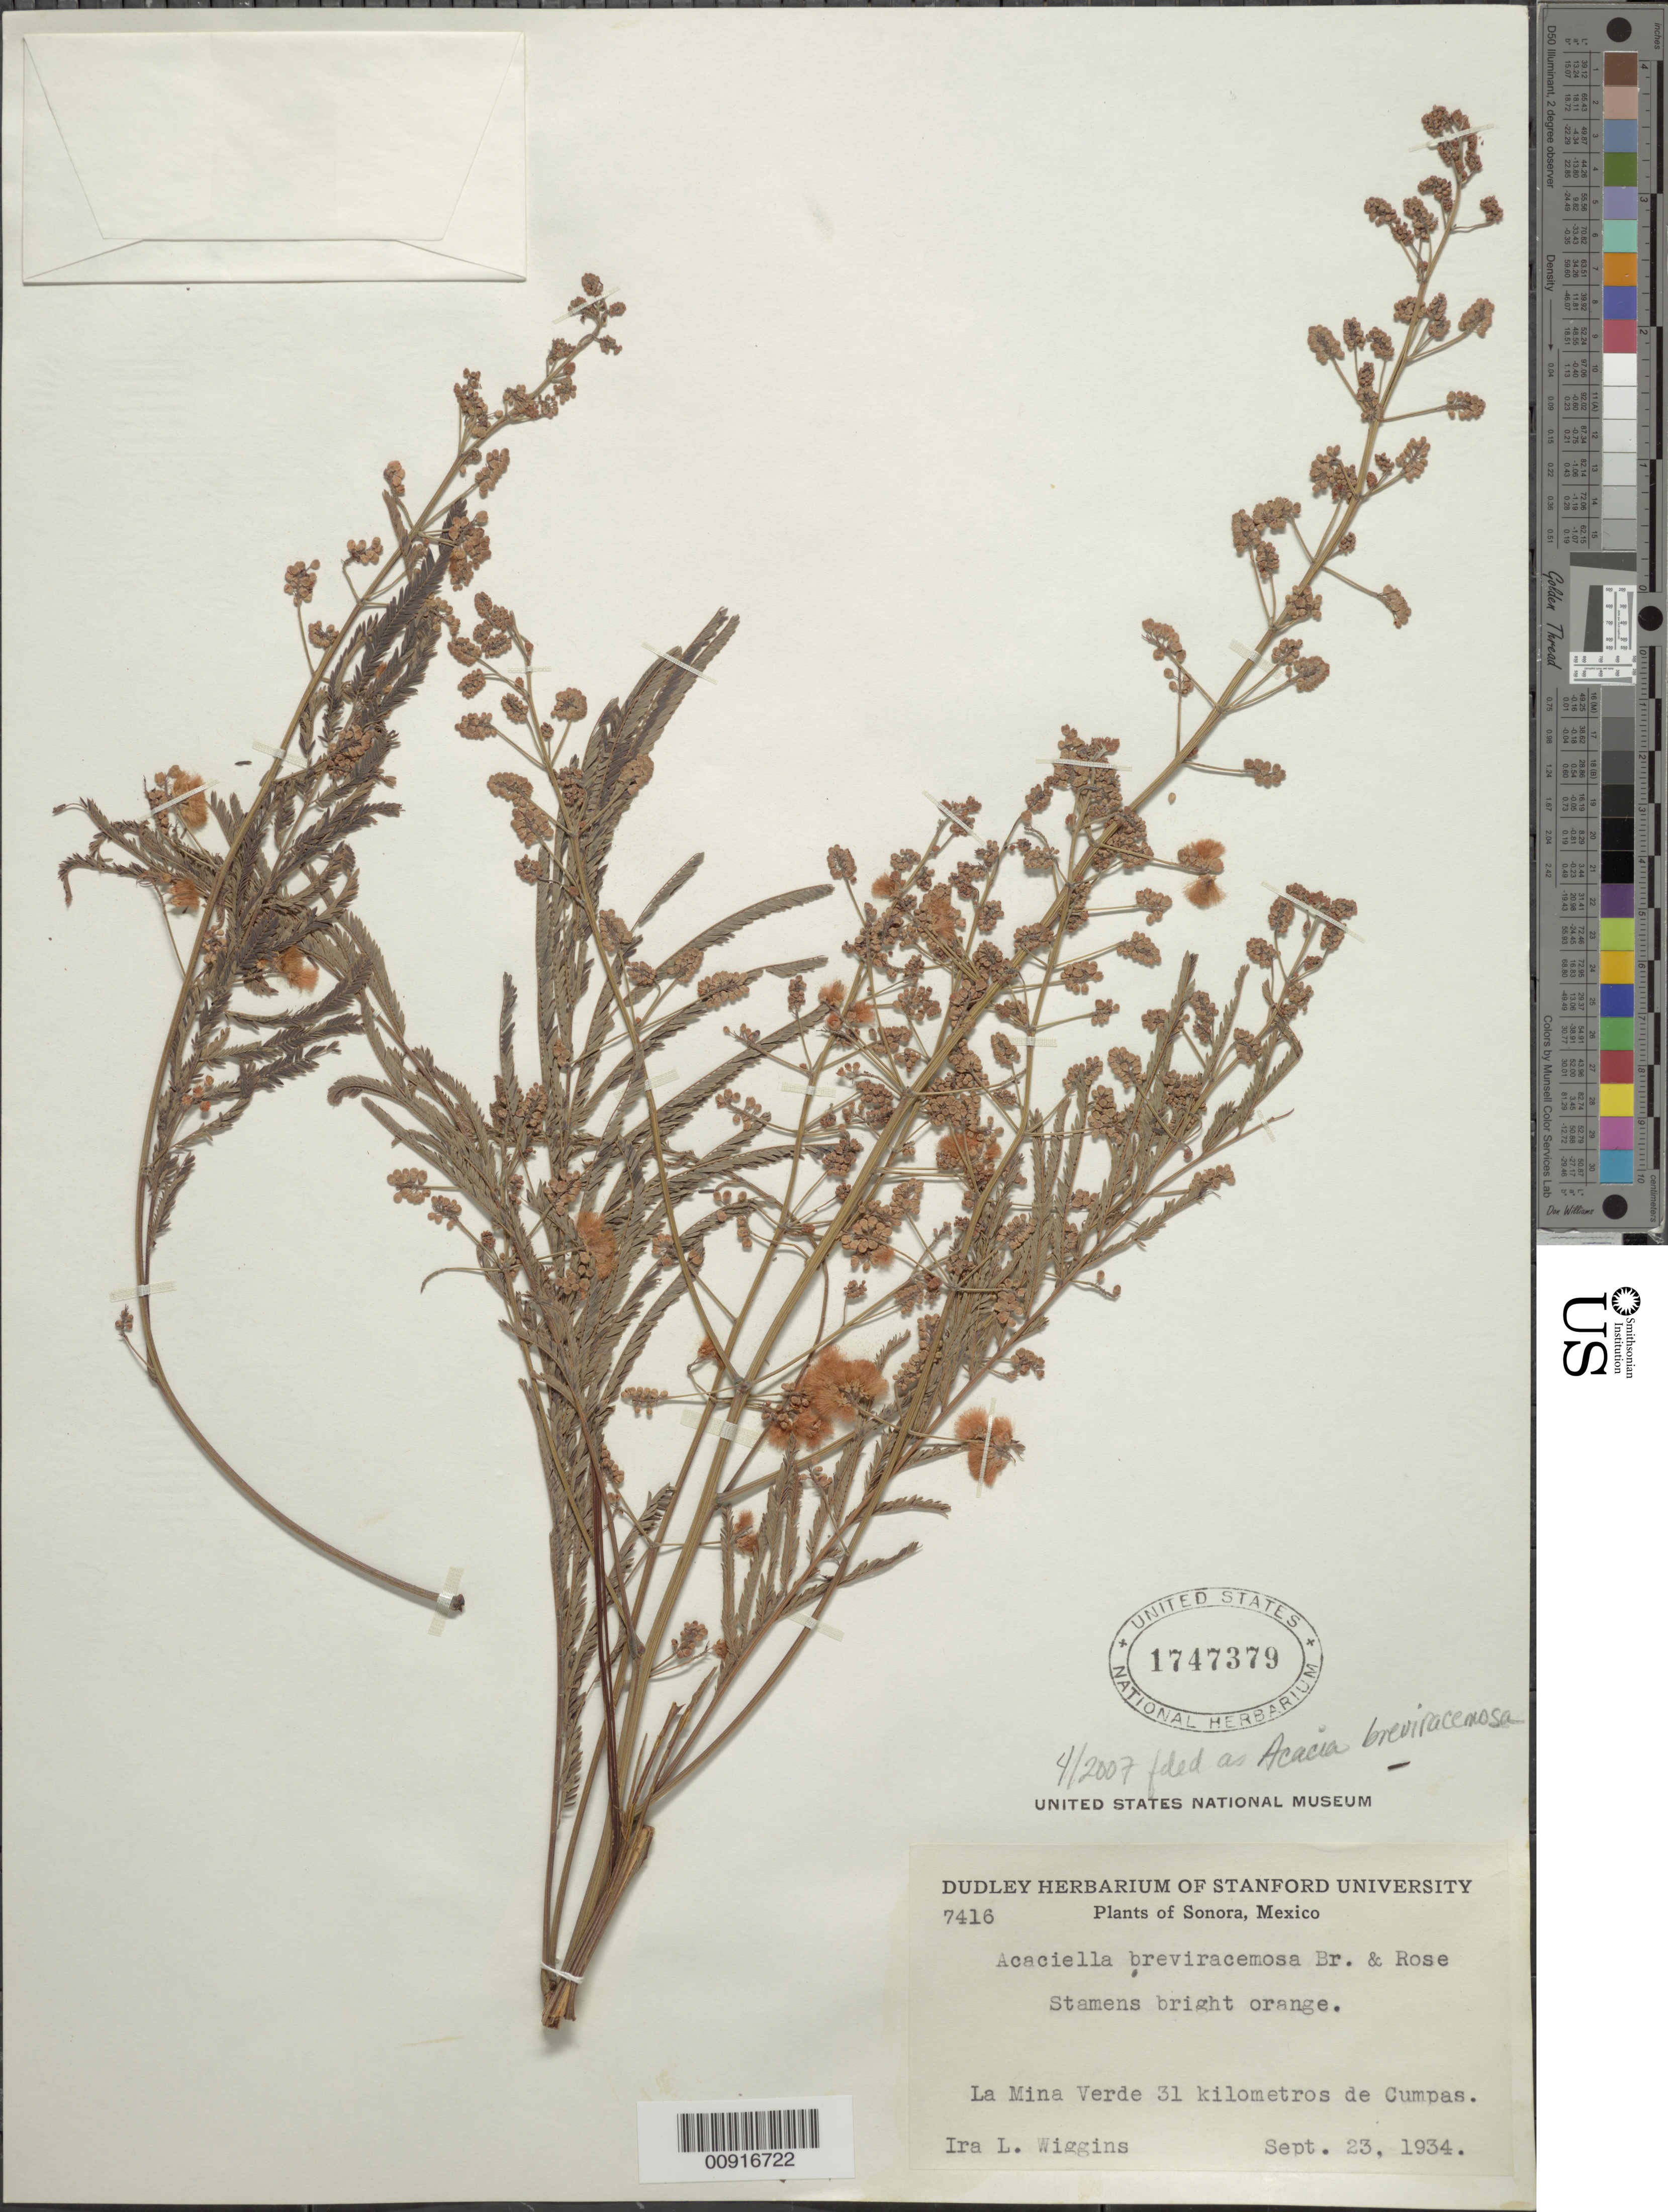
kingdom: Plantae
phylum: Tracheophyta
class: Magnoliopsida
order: Fabales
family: Fabaceae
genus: Acaciella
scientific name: Acaciella angustissima var. angustissima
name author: (Mill.) Britton & Rose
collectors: I. L. Wiggins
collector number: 7416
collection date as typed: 23 Sep 1934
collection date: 1934-09-23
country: Mexico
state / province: Sonora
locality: La Mina Verde 31 kilometros de Cumpas.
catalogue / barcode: US 1747379